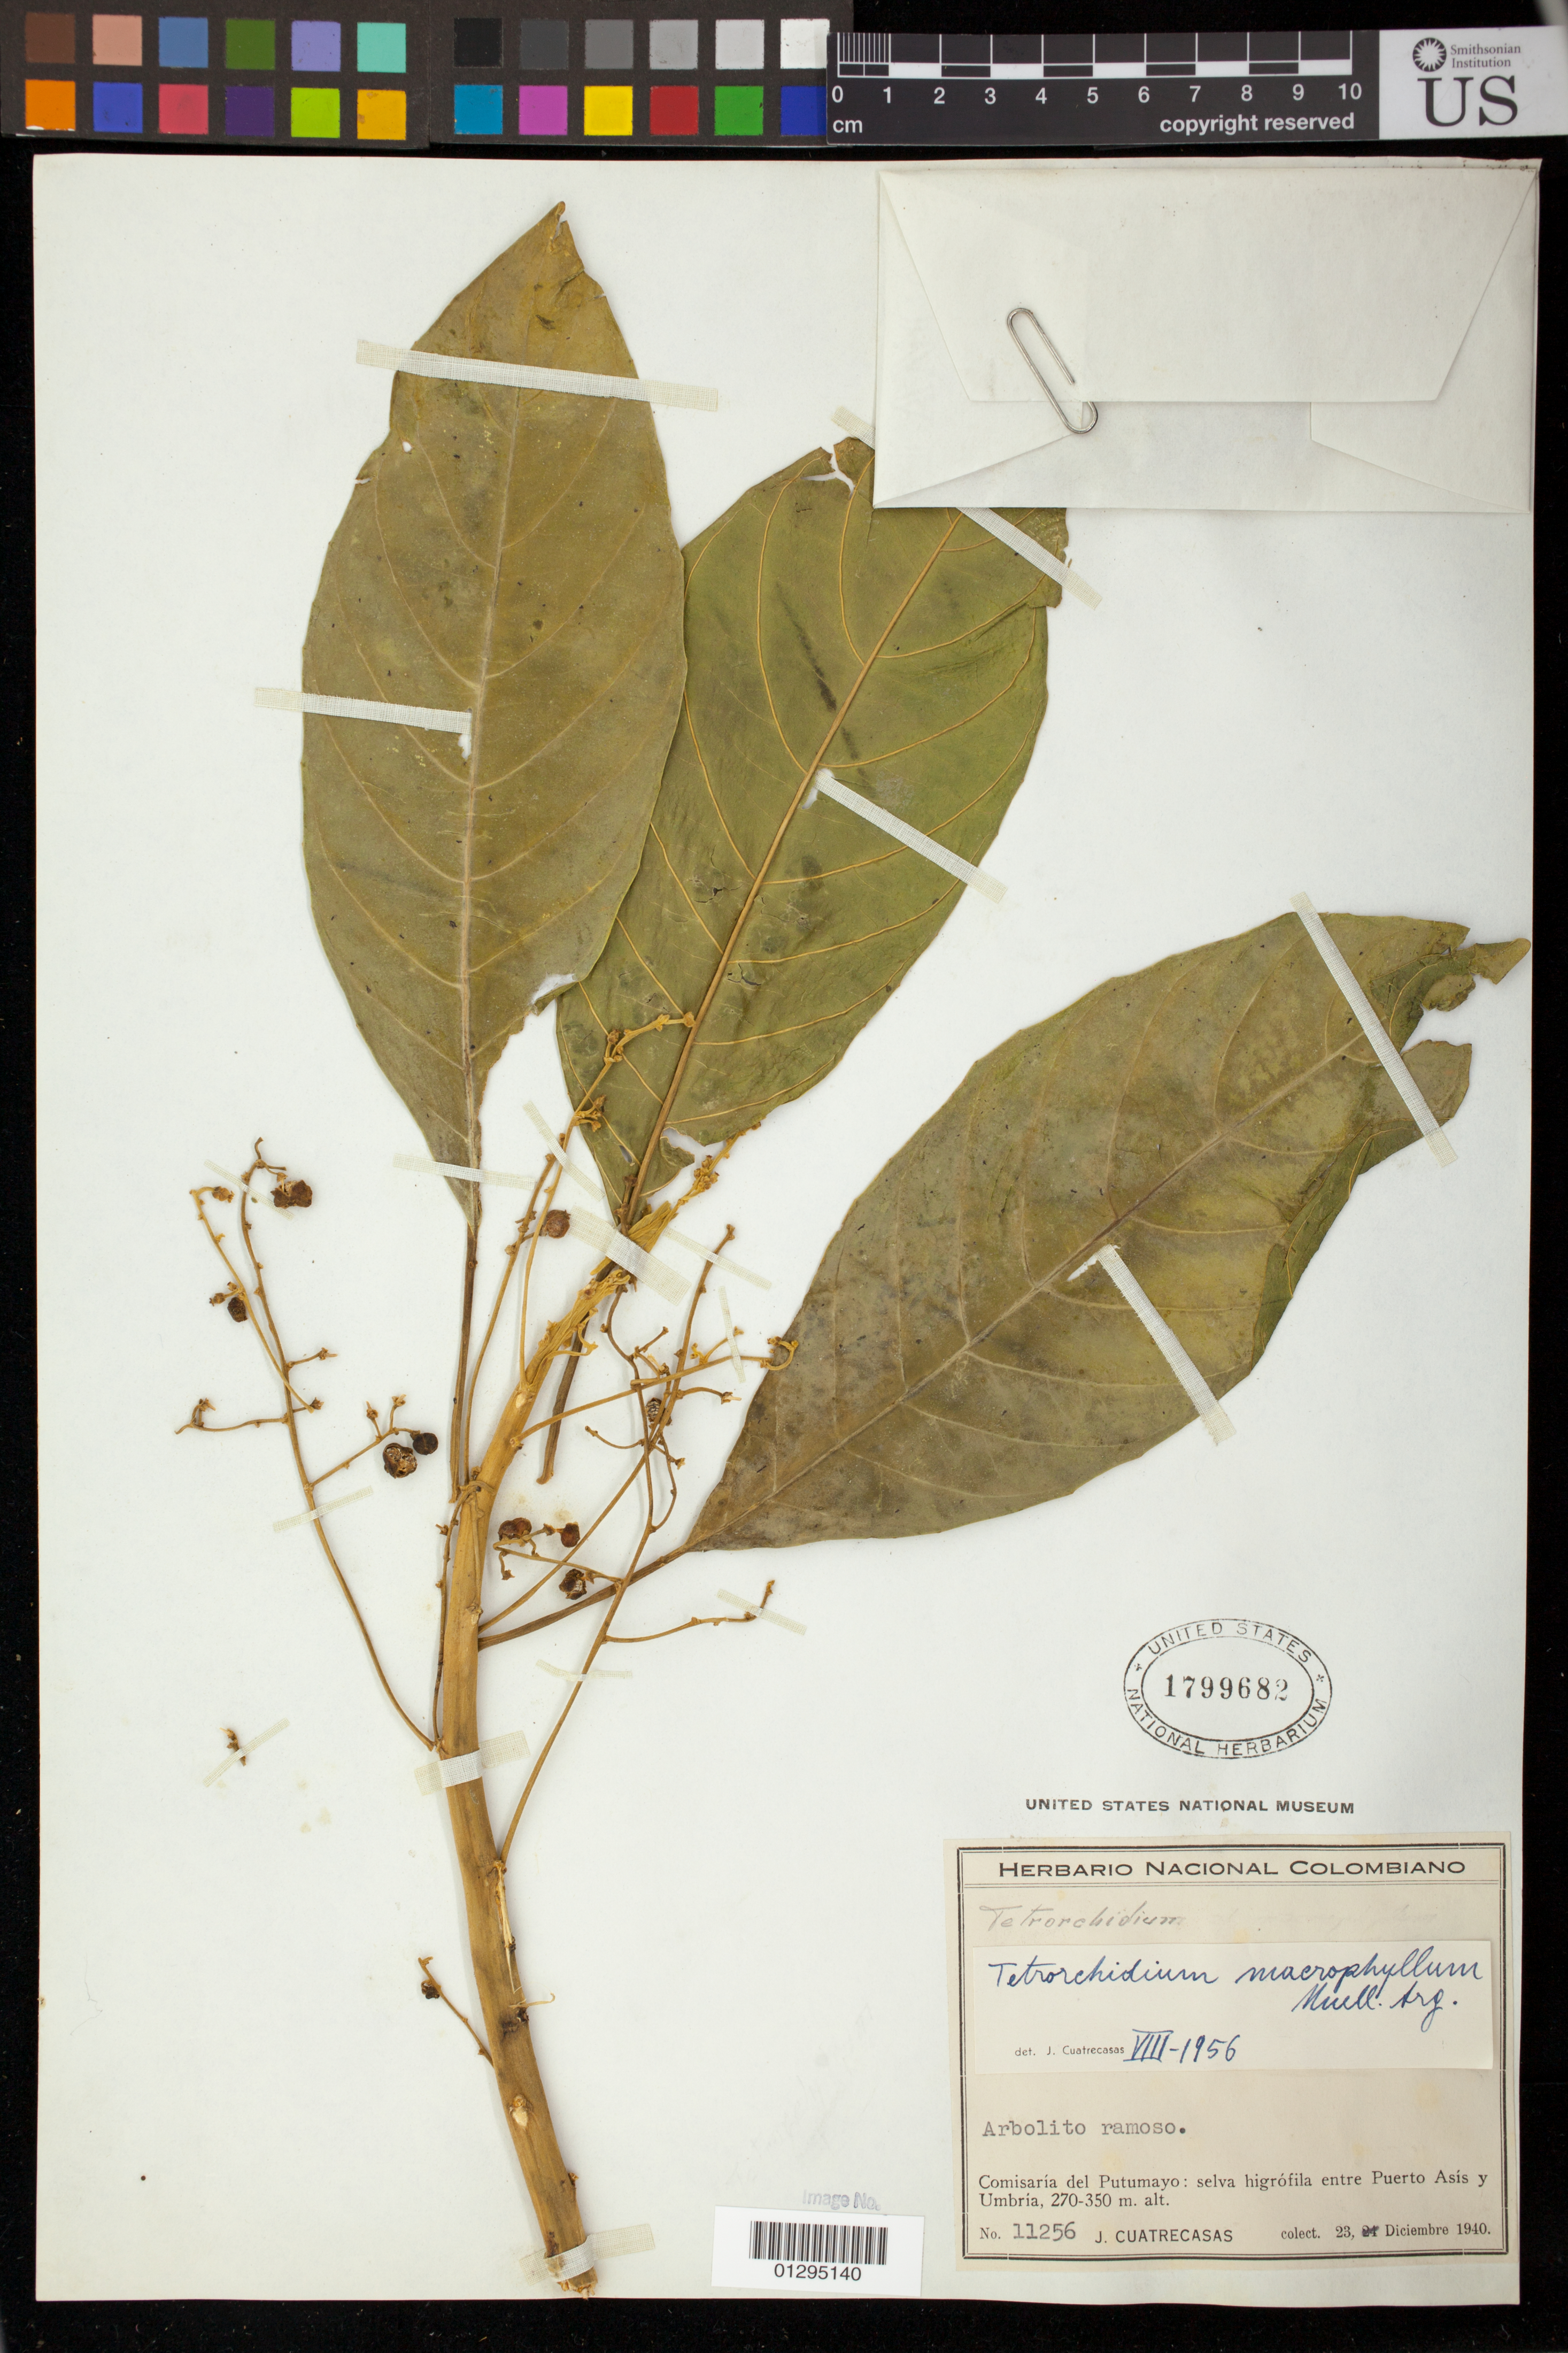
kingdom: Plantae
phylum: Tracheophyta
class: Magnoliopsida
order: Malpighiales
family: Euphorbiaceae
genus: Tetrorchidium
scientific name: Tetrorchidium macrophyllum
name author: Müll. Arg.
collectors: J. Cuatrecasas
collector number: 11256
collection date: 1940-12-23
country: Colombia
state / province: Putumayo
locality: Selva higrofila entre Puerto Asis y Umbria.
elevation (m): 270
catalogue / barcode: US 1799682